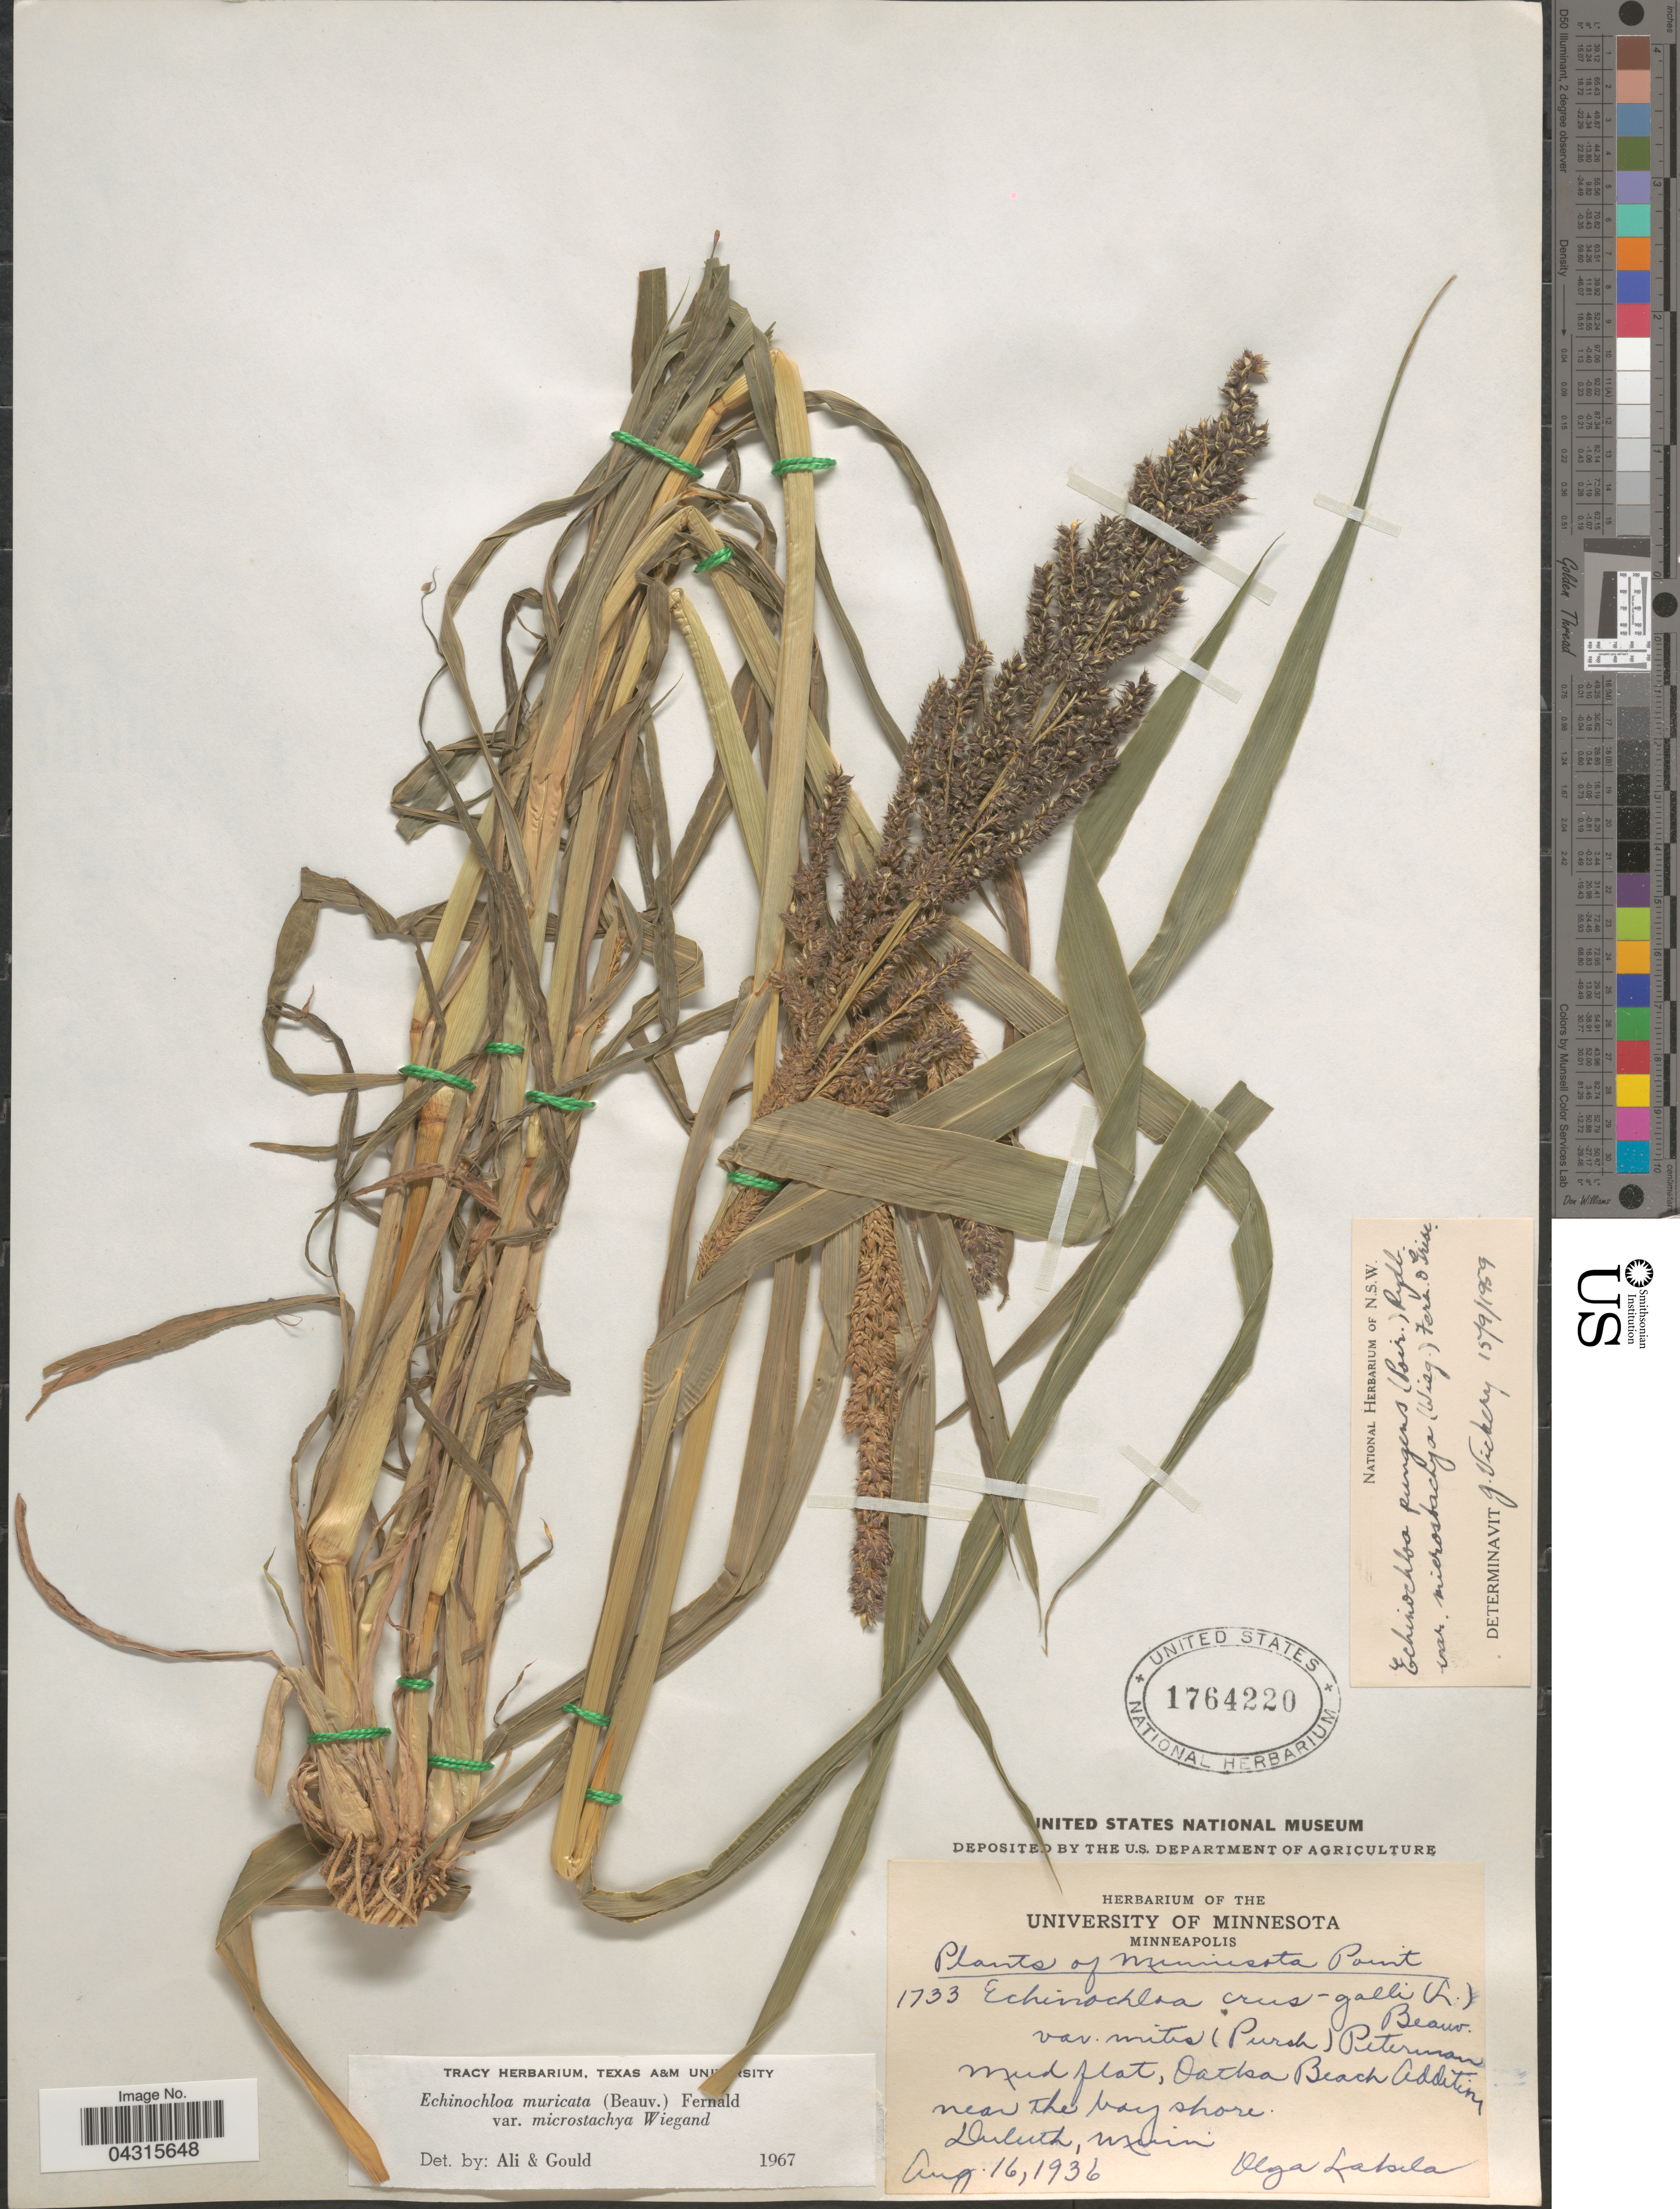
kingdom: Plantae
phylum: Tracheophyta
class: Liliopsida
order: Poales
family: Poaceae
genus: Echinochloa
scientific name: Echinochloa muricata var. microstachya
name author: Wiegand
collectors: O. K. Lakela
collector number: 1733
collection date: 1936-08-16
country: United States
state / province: Minnesota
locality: Mud flat, Oatka Beach Addition near the bay shore. Duluth.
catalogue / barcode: US 1764220